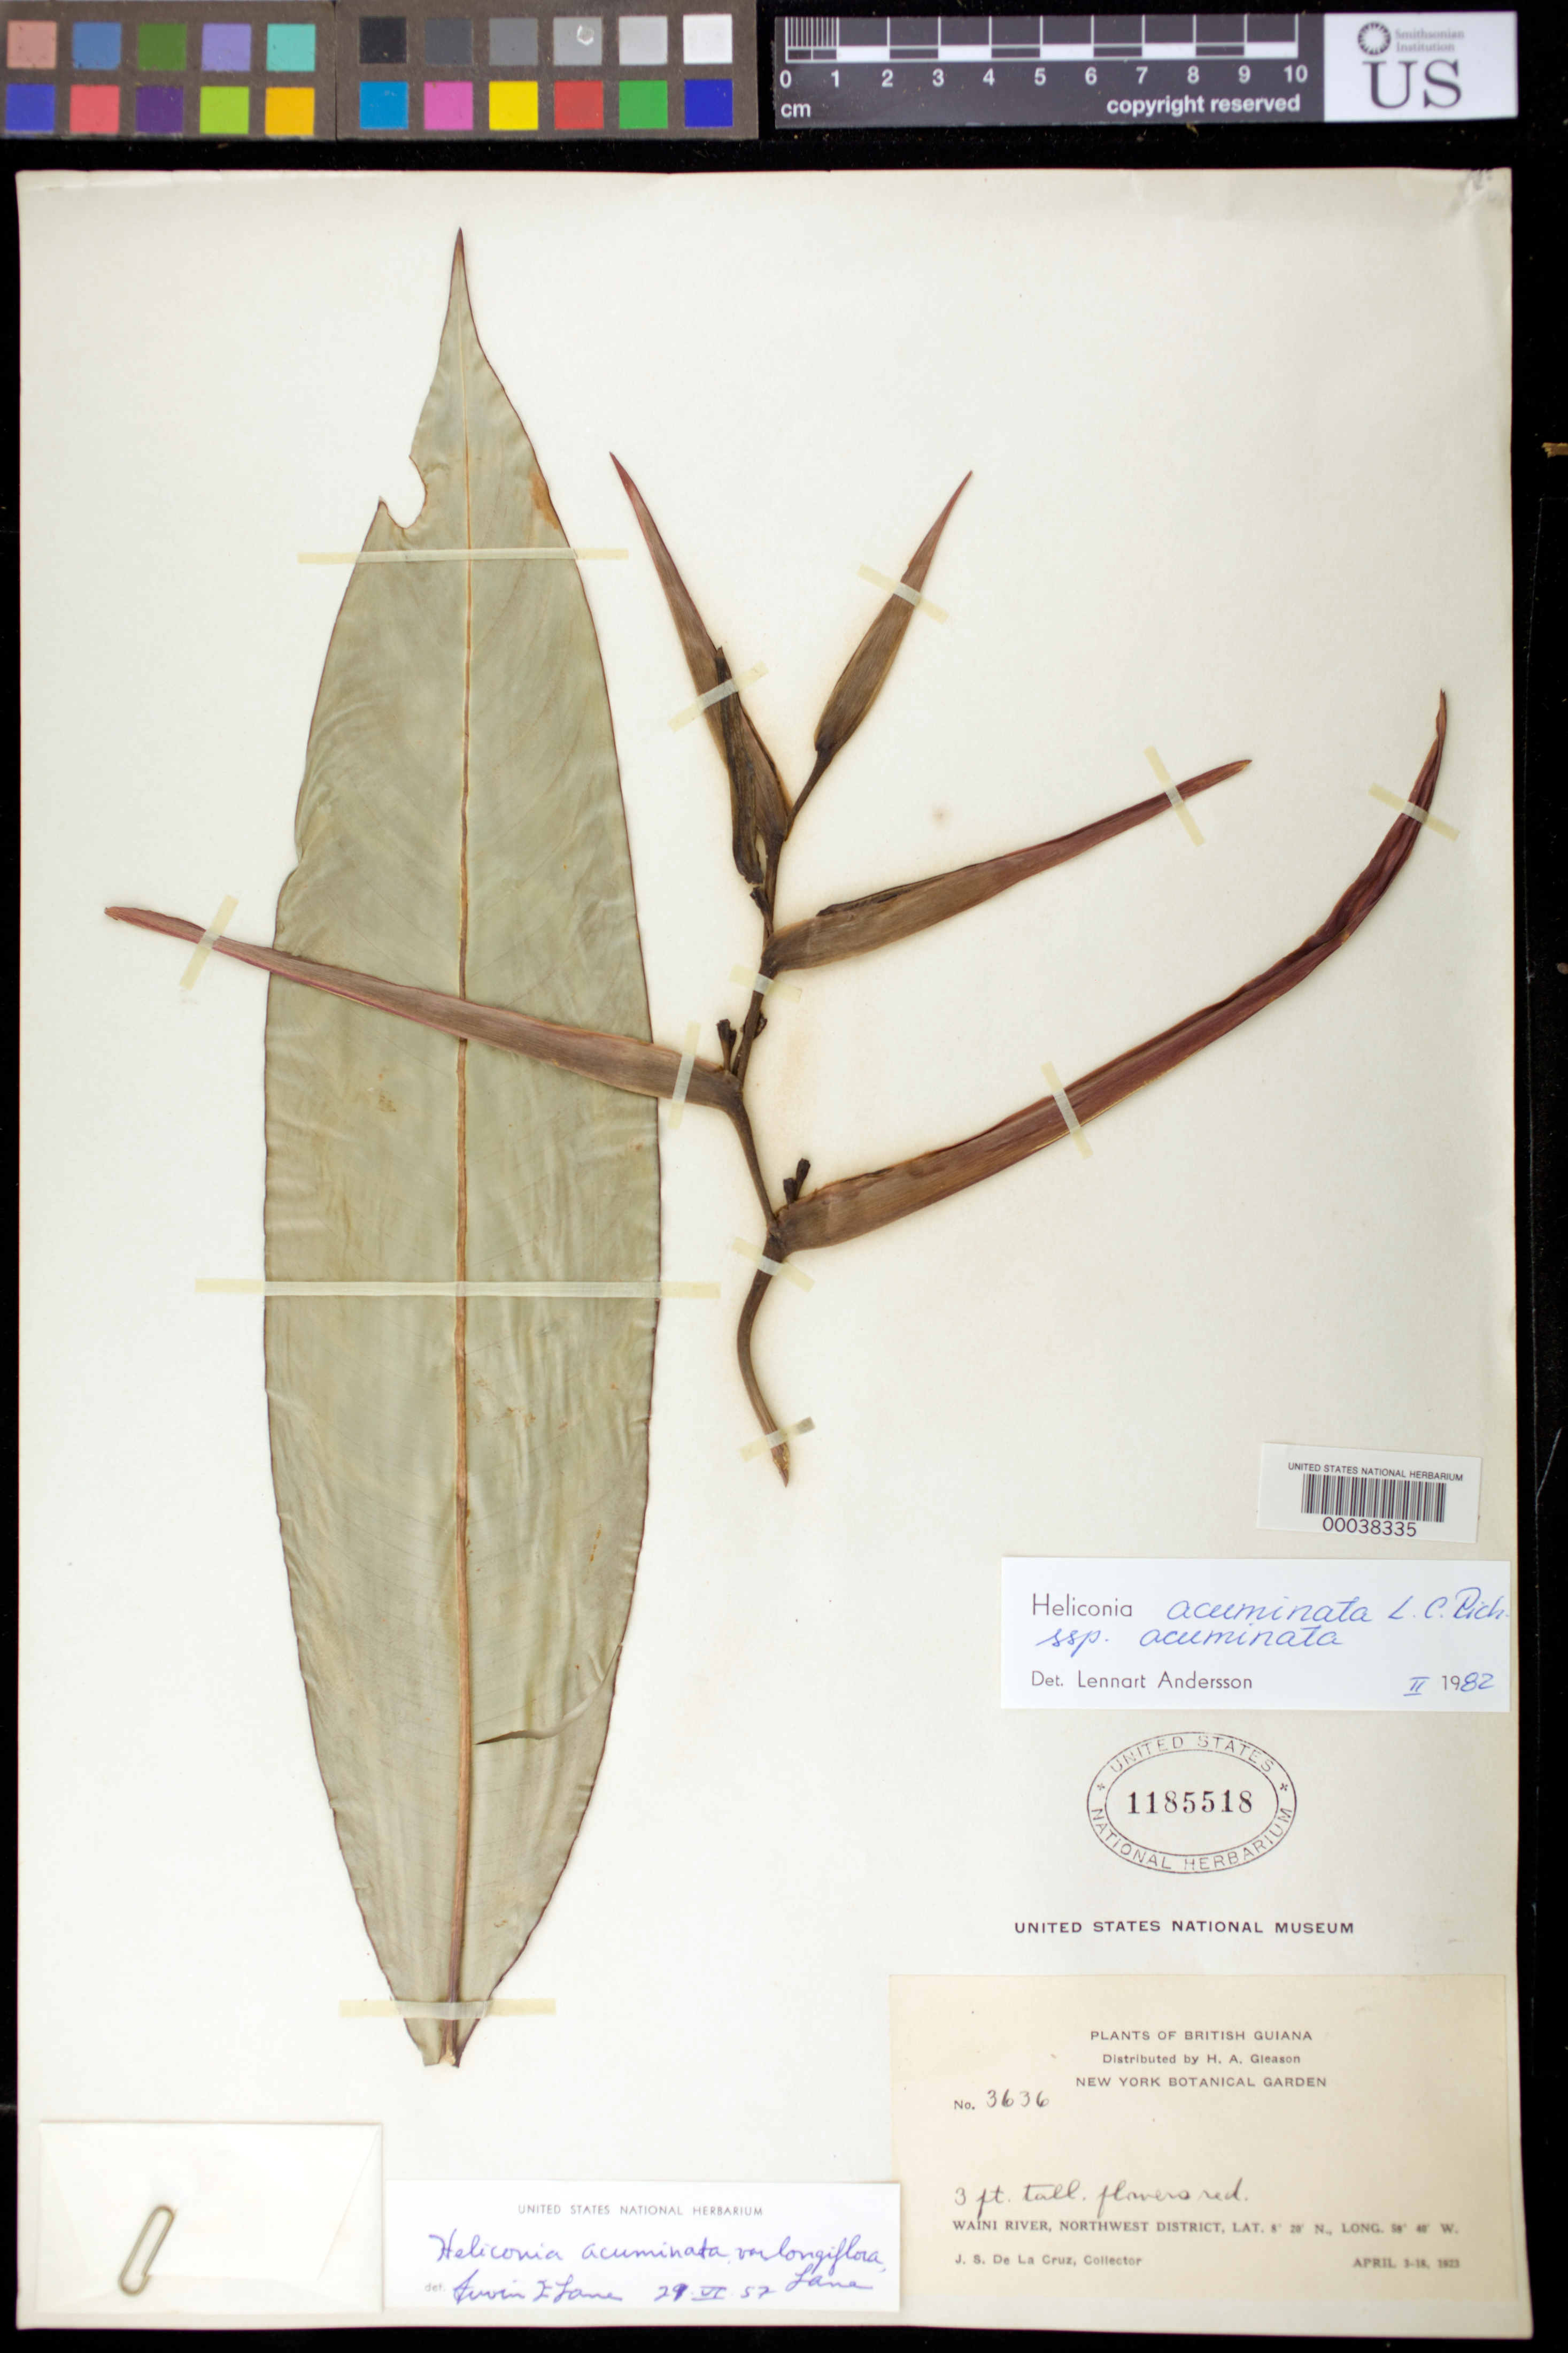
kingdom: Plantae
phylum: Tracheophyta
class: Liliopsida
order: Zingiberales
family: Heliconiaceae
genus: Heliconia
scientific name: Heliconia acuminata subsp. acuminata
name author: A. Rich.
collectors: J. S. de la Cruz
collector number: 3636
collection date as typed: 03 Apr 1923 to 18 Apr 1923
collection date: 1923-04-03/1923-04-18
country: Guyana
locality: Waini river, northwest district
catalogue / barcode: US 1185518